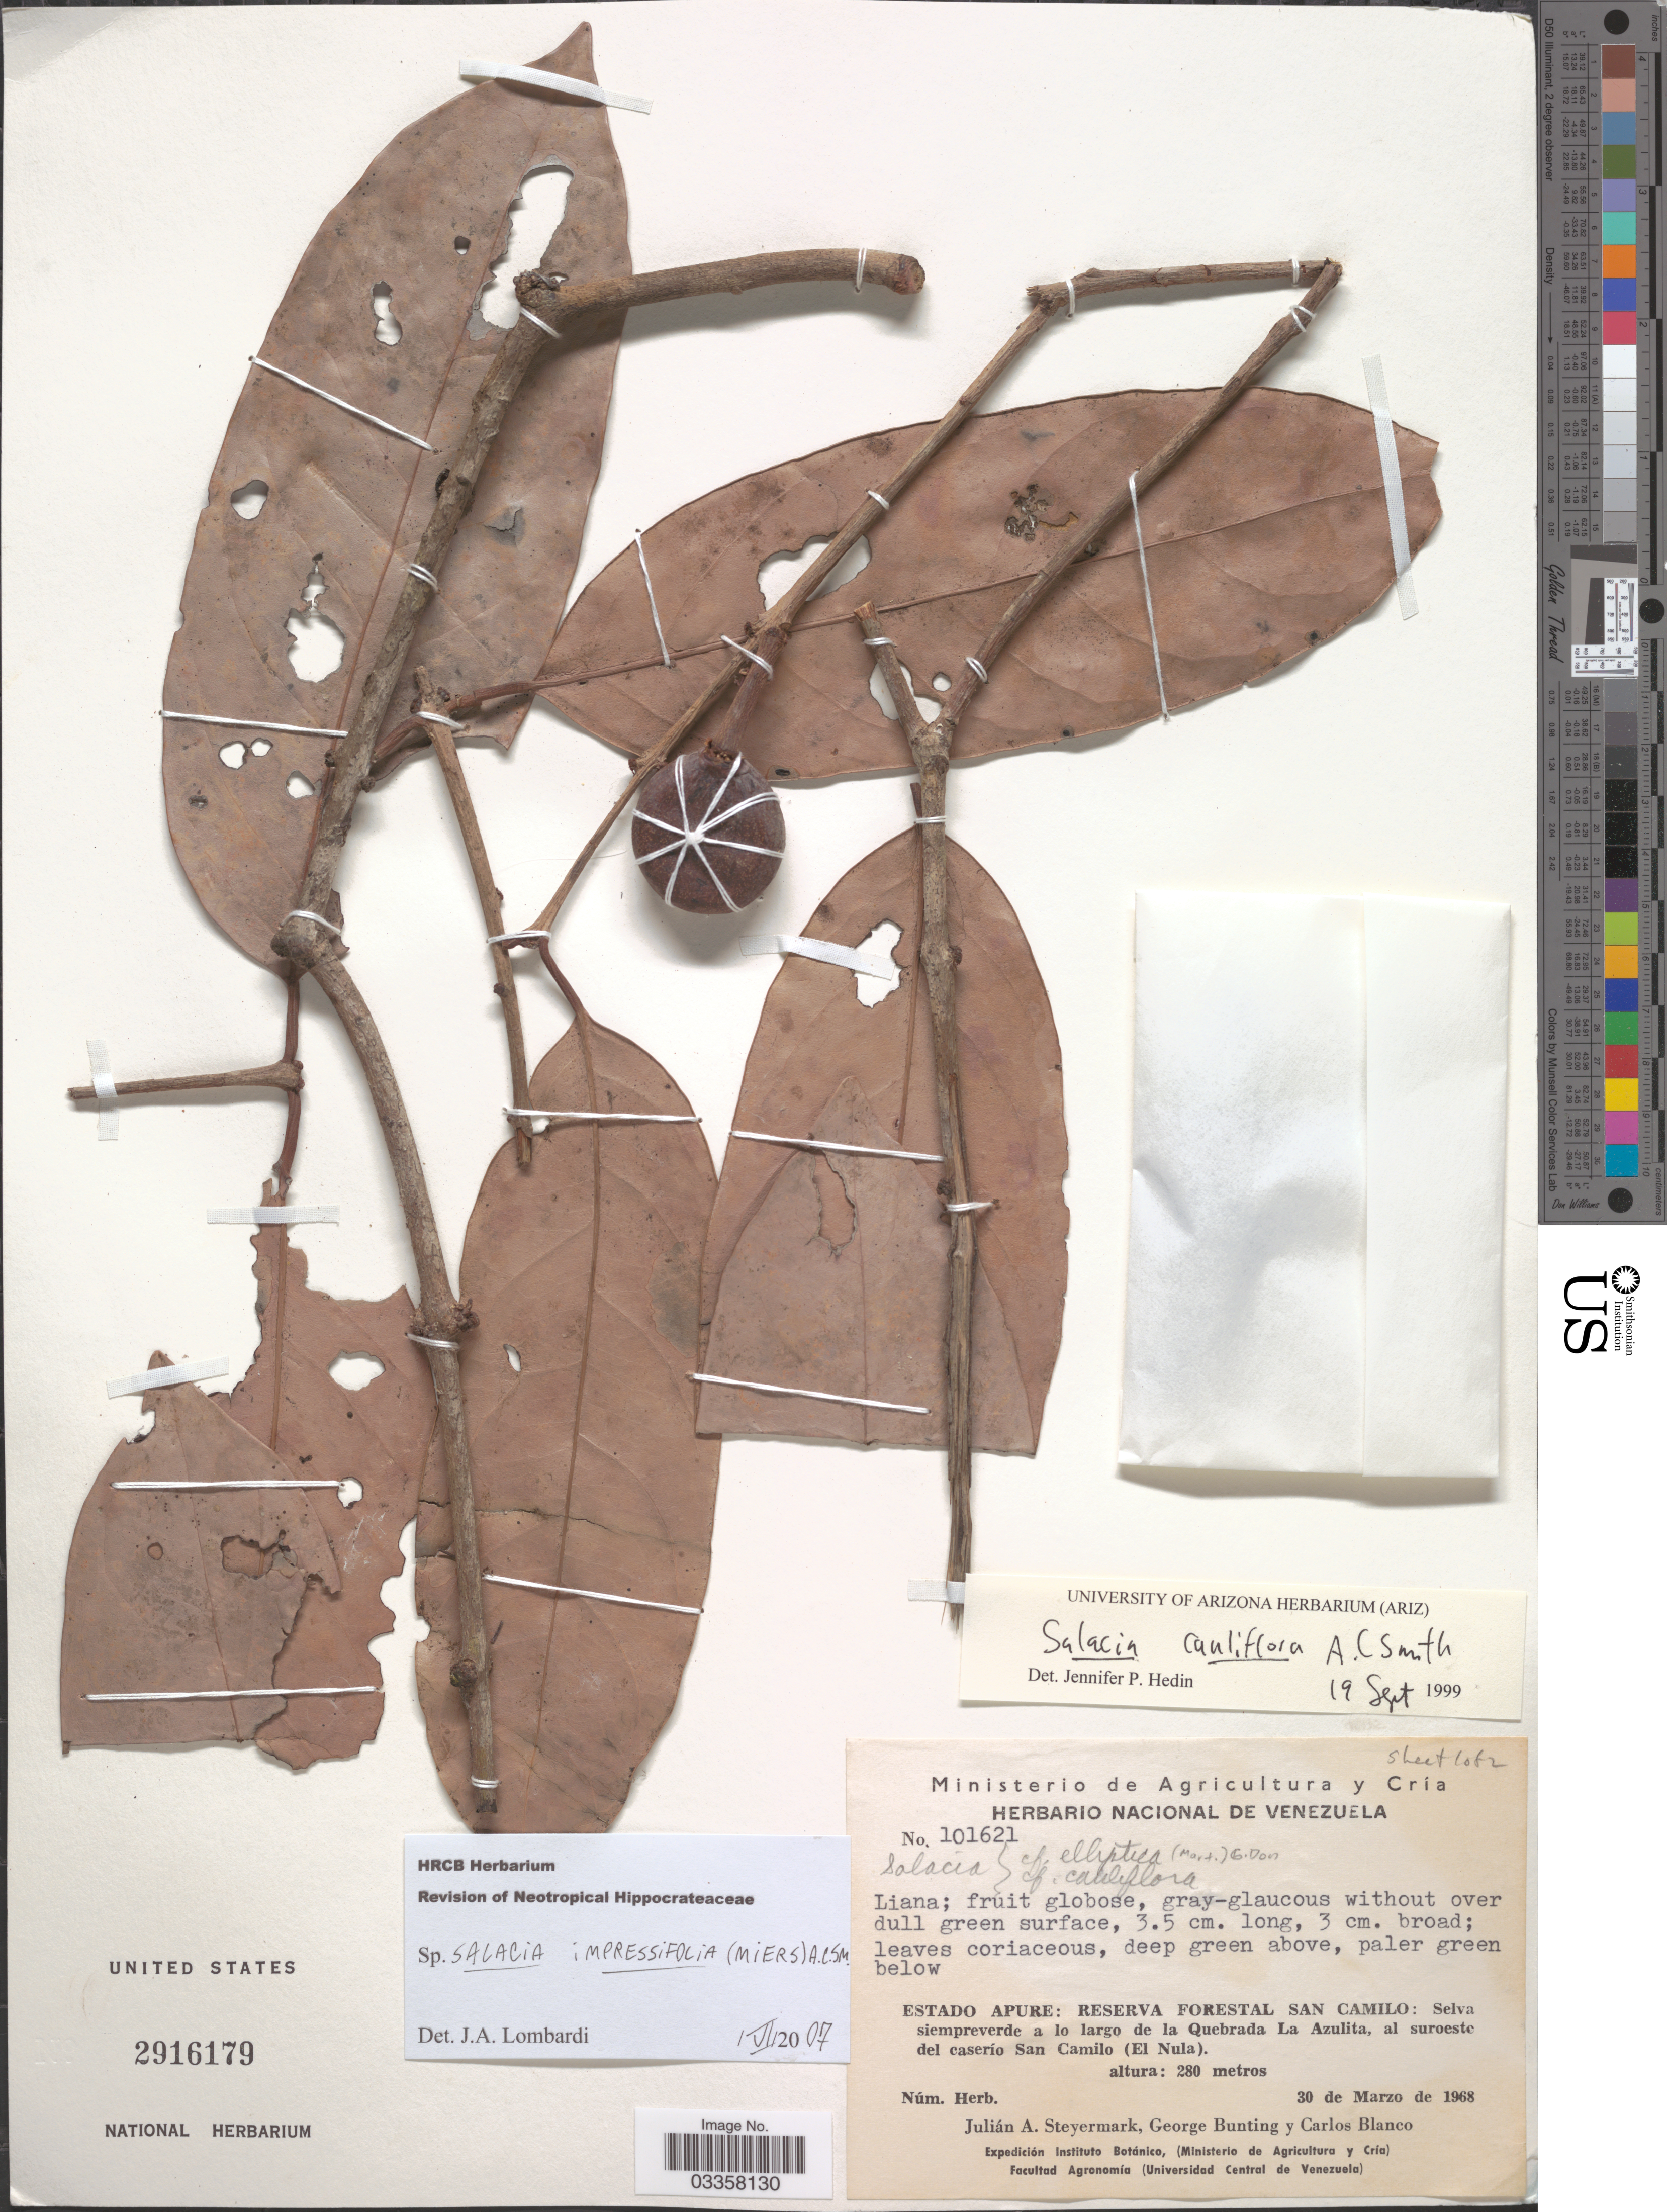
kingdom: Plantae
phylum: Tracheophyta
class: Magnoliopsida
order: Celastrales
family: Celastraceae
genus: Salacia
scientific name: Salacia impressifolia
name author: (Miers) A.C. Sm.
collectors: J. Steyermark, G. S. Bunting & C. Blanco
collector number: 101621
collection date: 1968-03-30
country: Venezuela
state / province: Apure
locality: Reserva Forestal San Camilo: Selva siempreverde a lo largo de la Quebrada La Azulita, al suroeste del caserío San Camilo (El Nula).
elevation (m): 280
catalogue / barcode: US 2916179